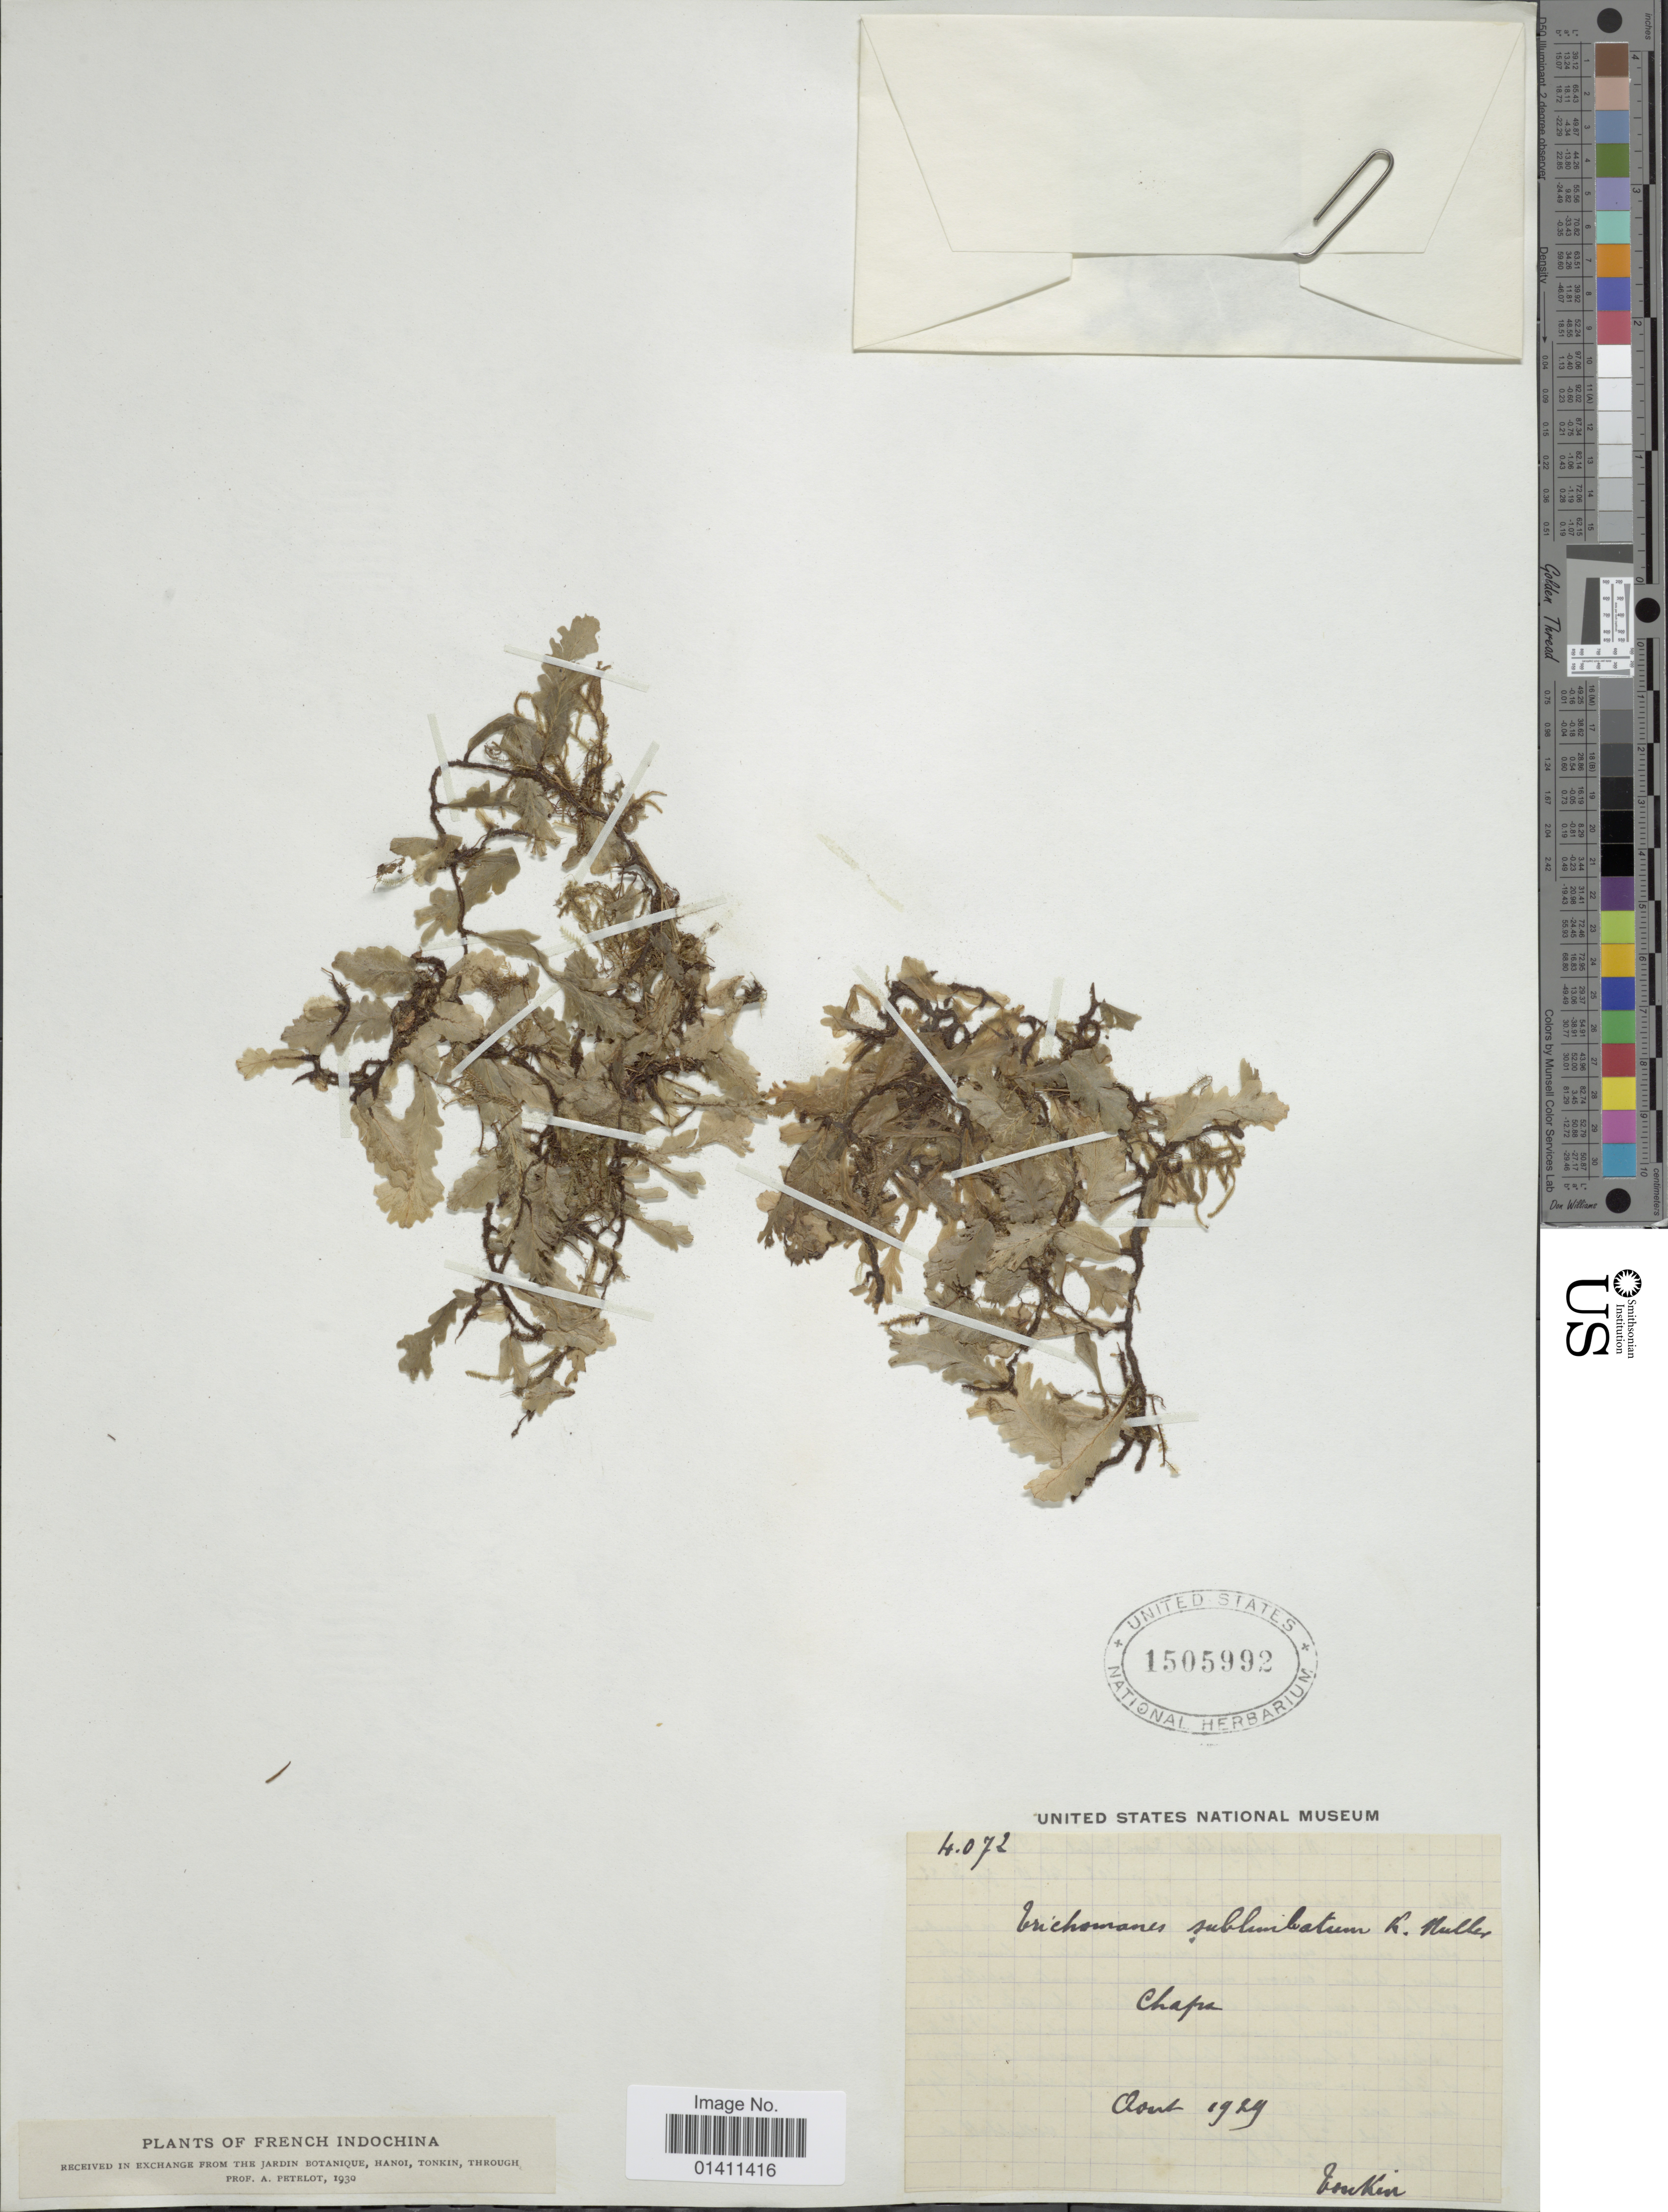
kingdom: Plantae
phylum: Tracheophyta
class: Polypodiopsida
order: Hymenophyllales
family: Hymenophyllaceae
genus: Didymoglossum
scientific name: Didymoglossum sublimbatum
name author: (K. Müller) Ebihara & K. Iwats.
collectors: A. Petelot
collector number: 4072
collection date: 1929-08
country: Vietnam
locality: Tonkin. Chapa.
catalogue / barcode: US 1505992